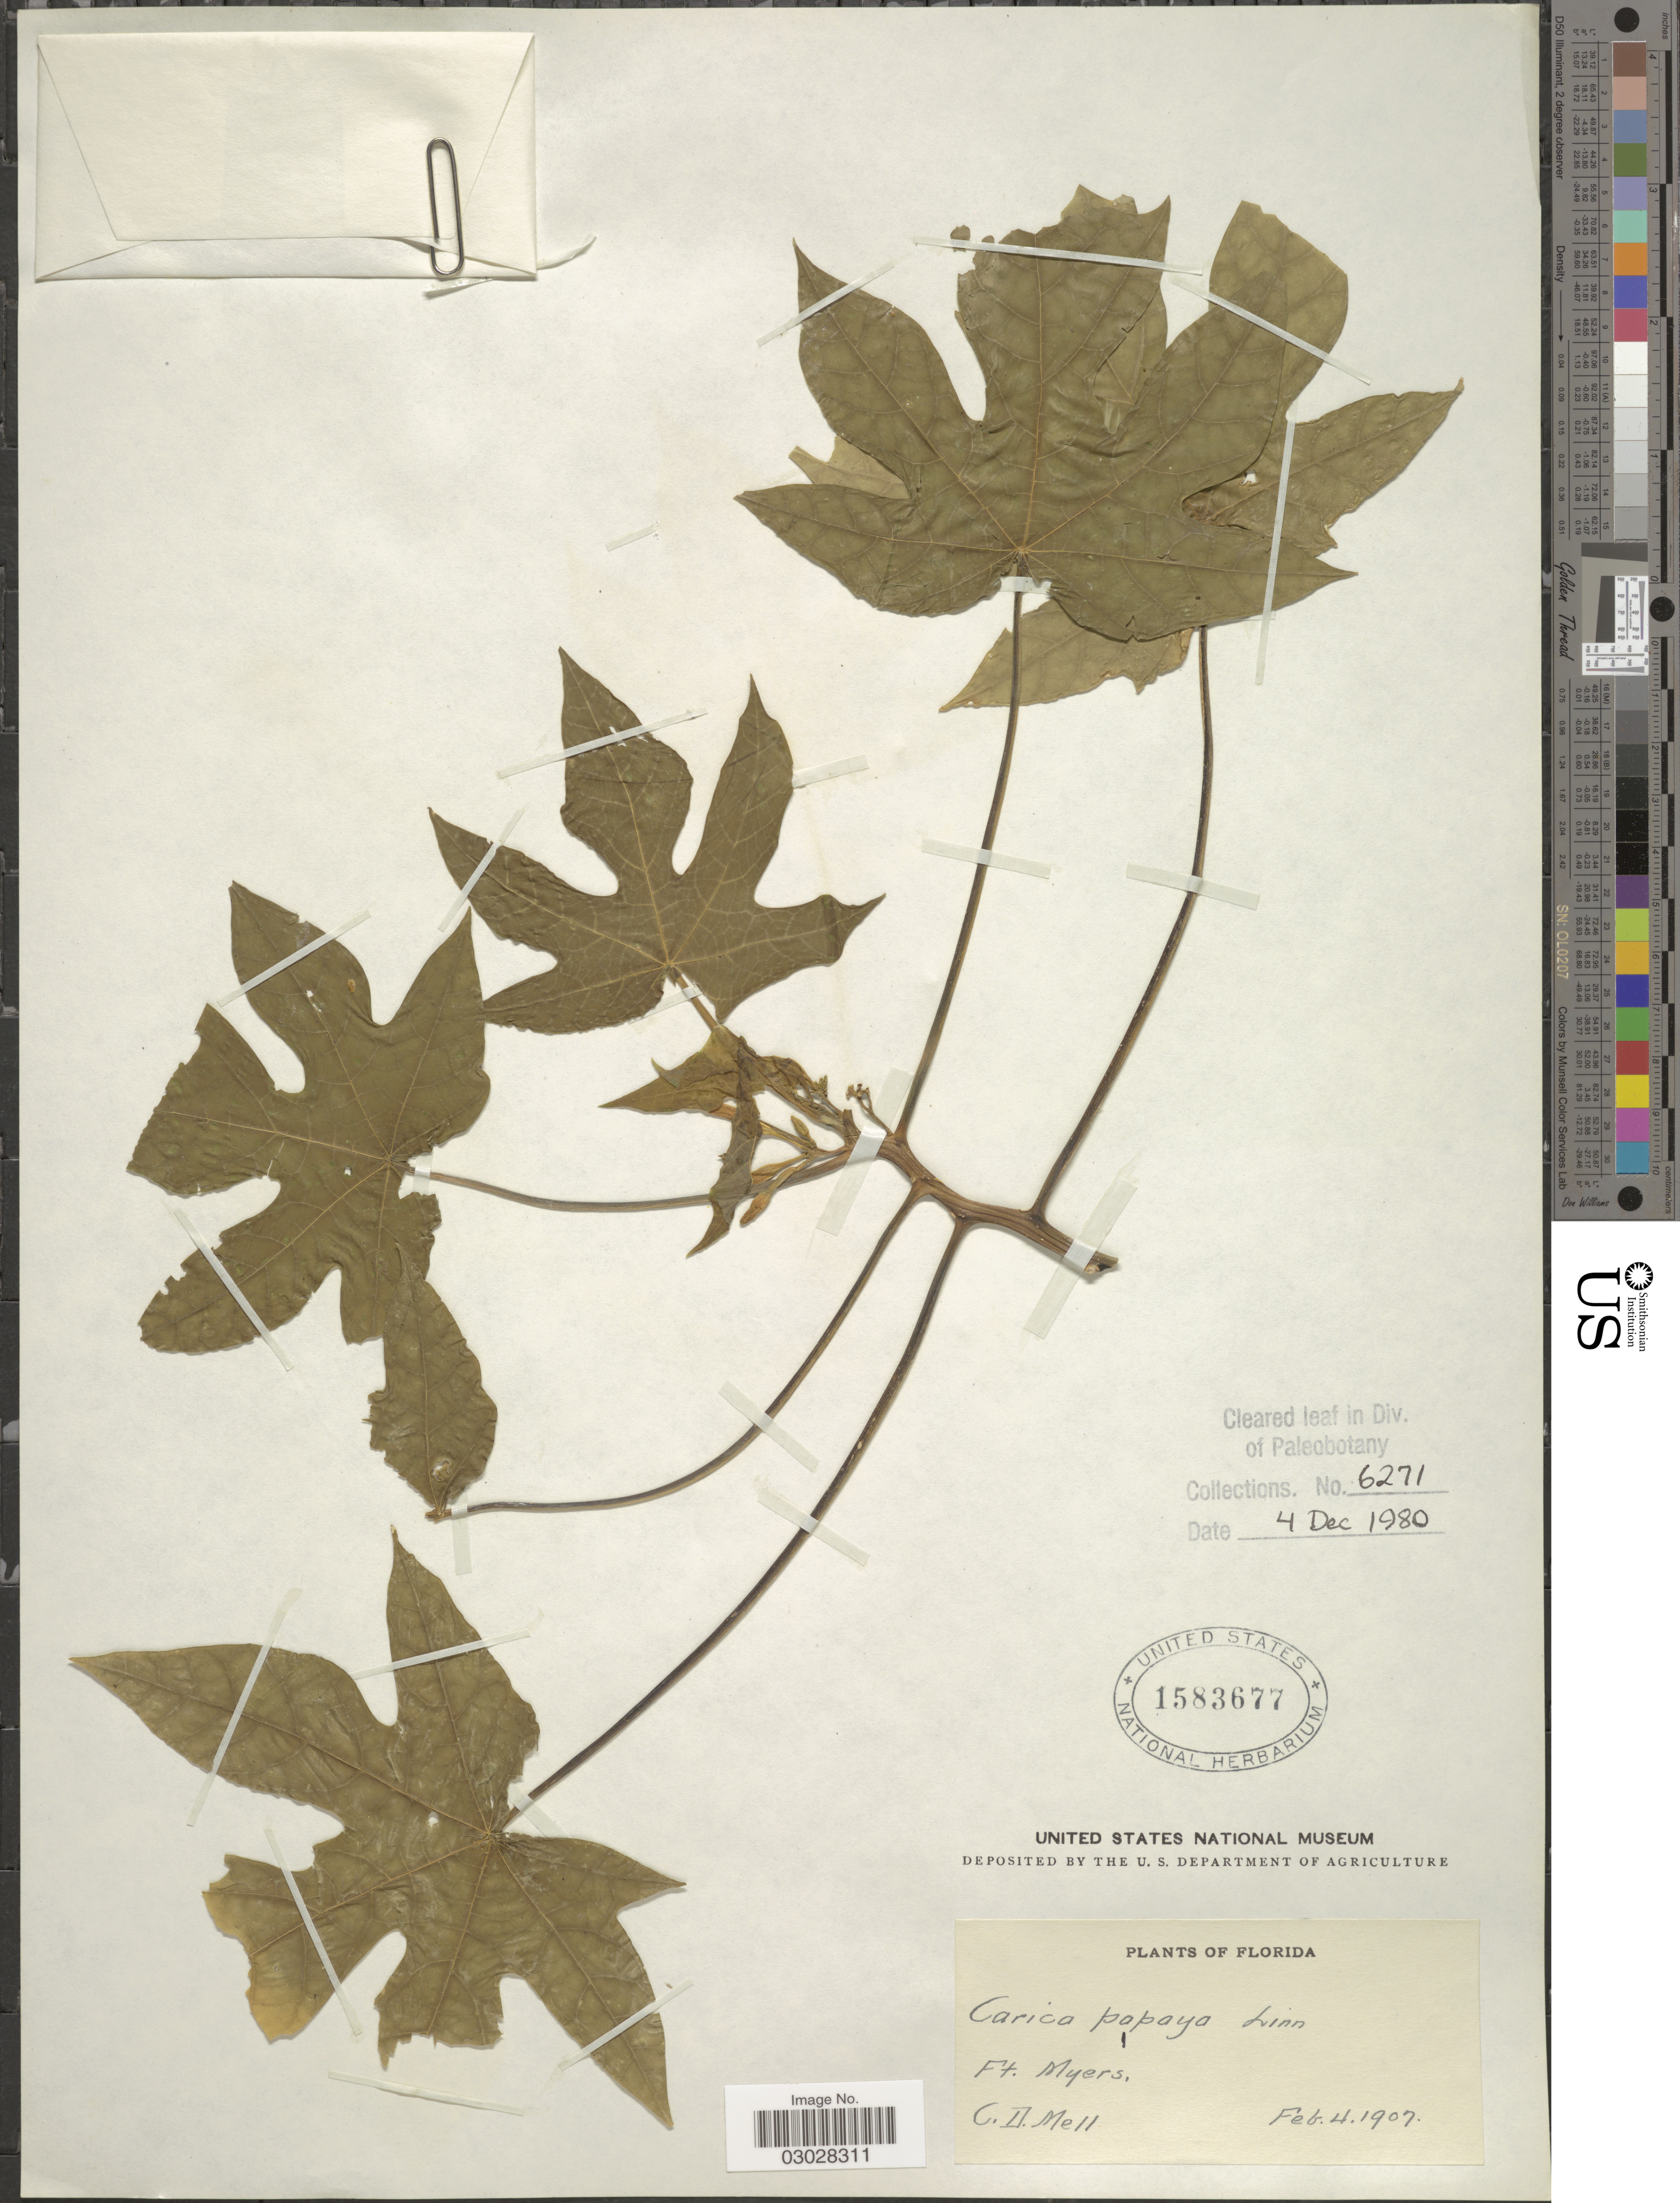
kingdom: Plantae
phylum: Tracheophyta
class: Magnoliopsida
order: Brassicales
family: Caricaceae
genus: Carica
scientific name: Carica papaya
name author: L.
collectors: C. D. Mell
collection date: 1907-02-04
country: United States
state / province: Florida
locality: Ft. Myers.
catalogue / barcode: US 1583677